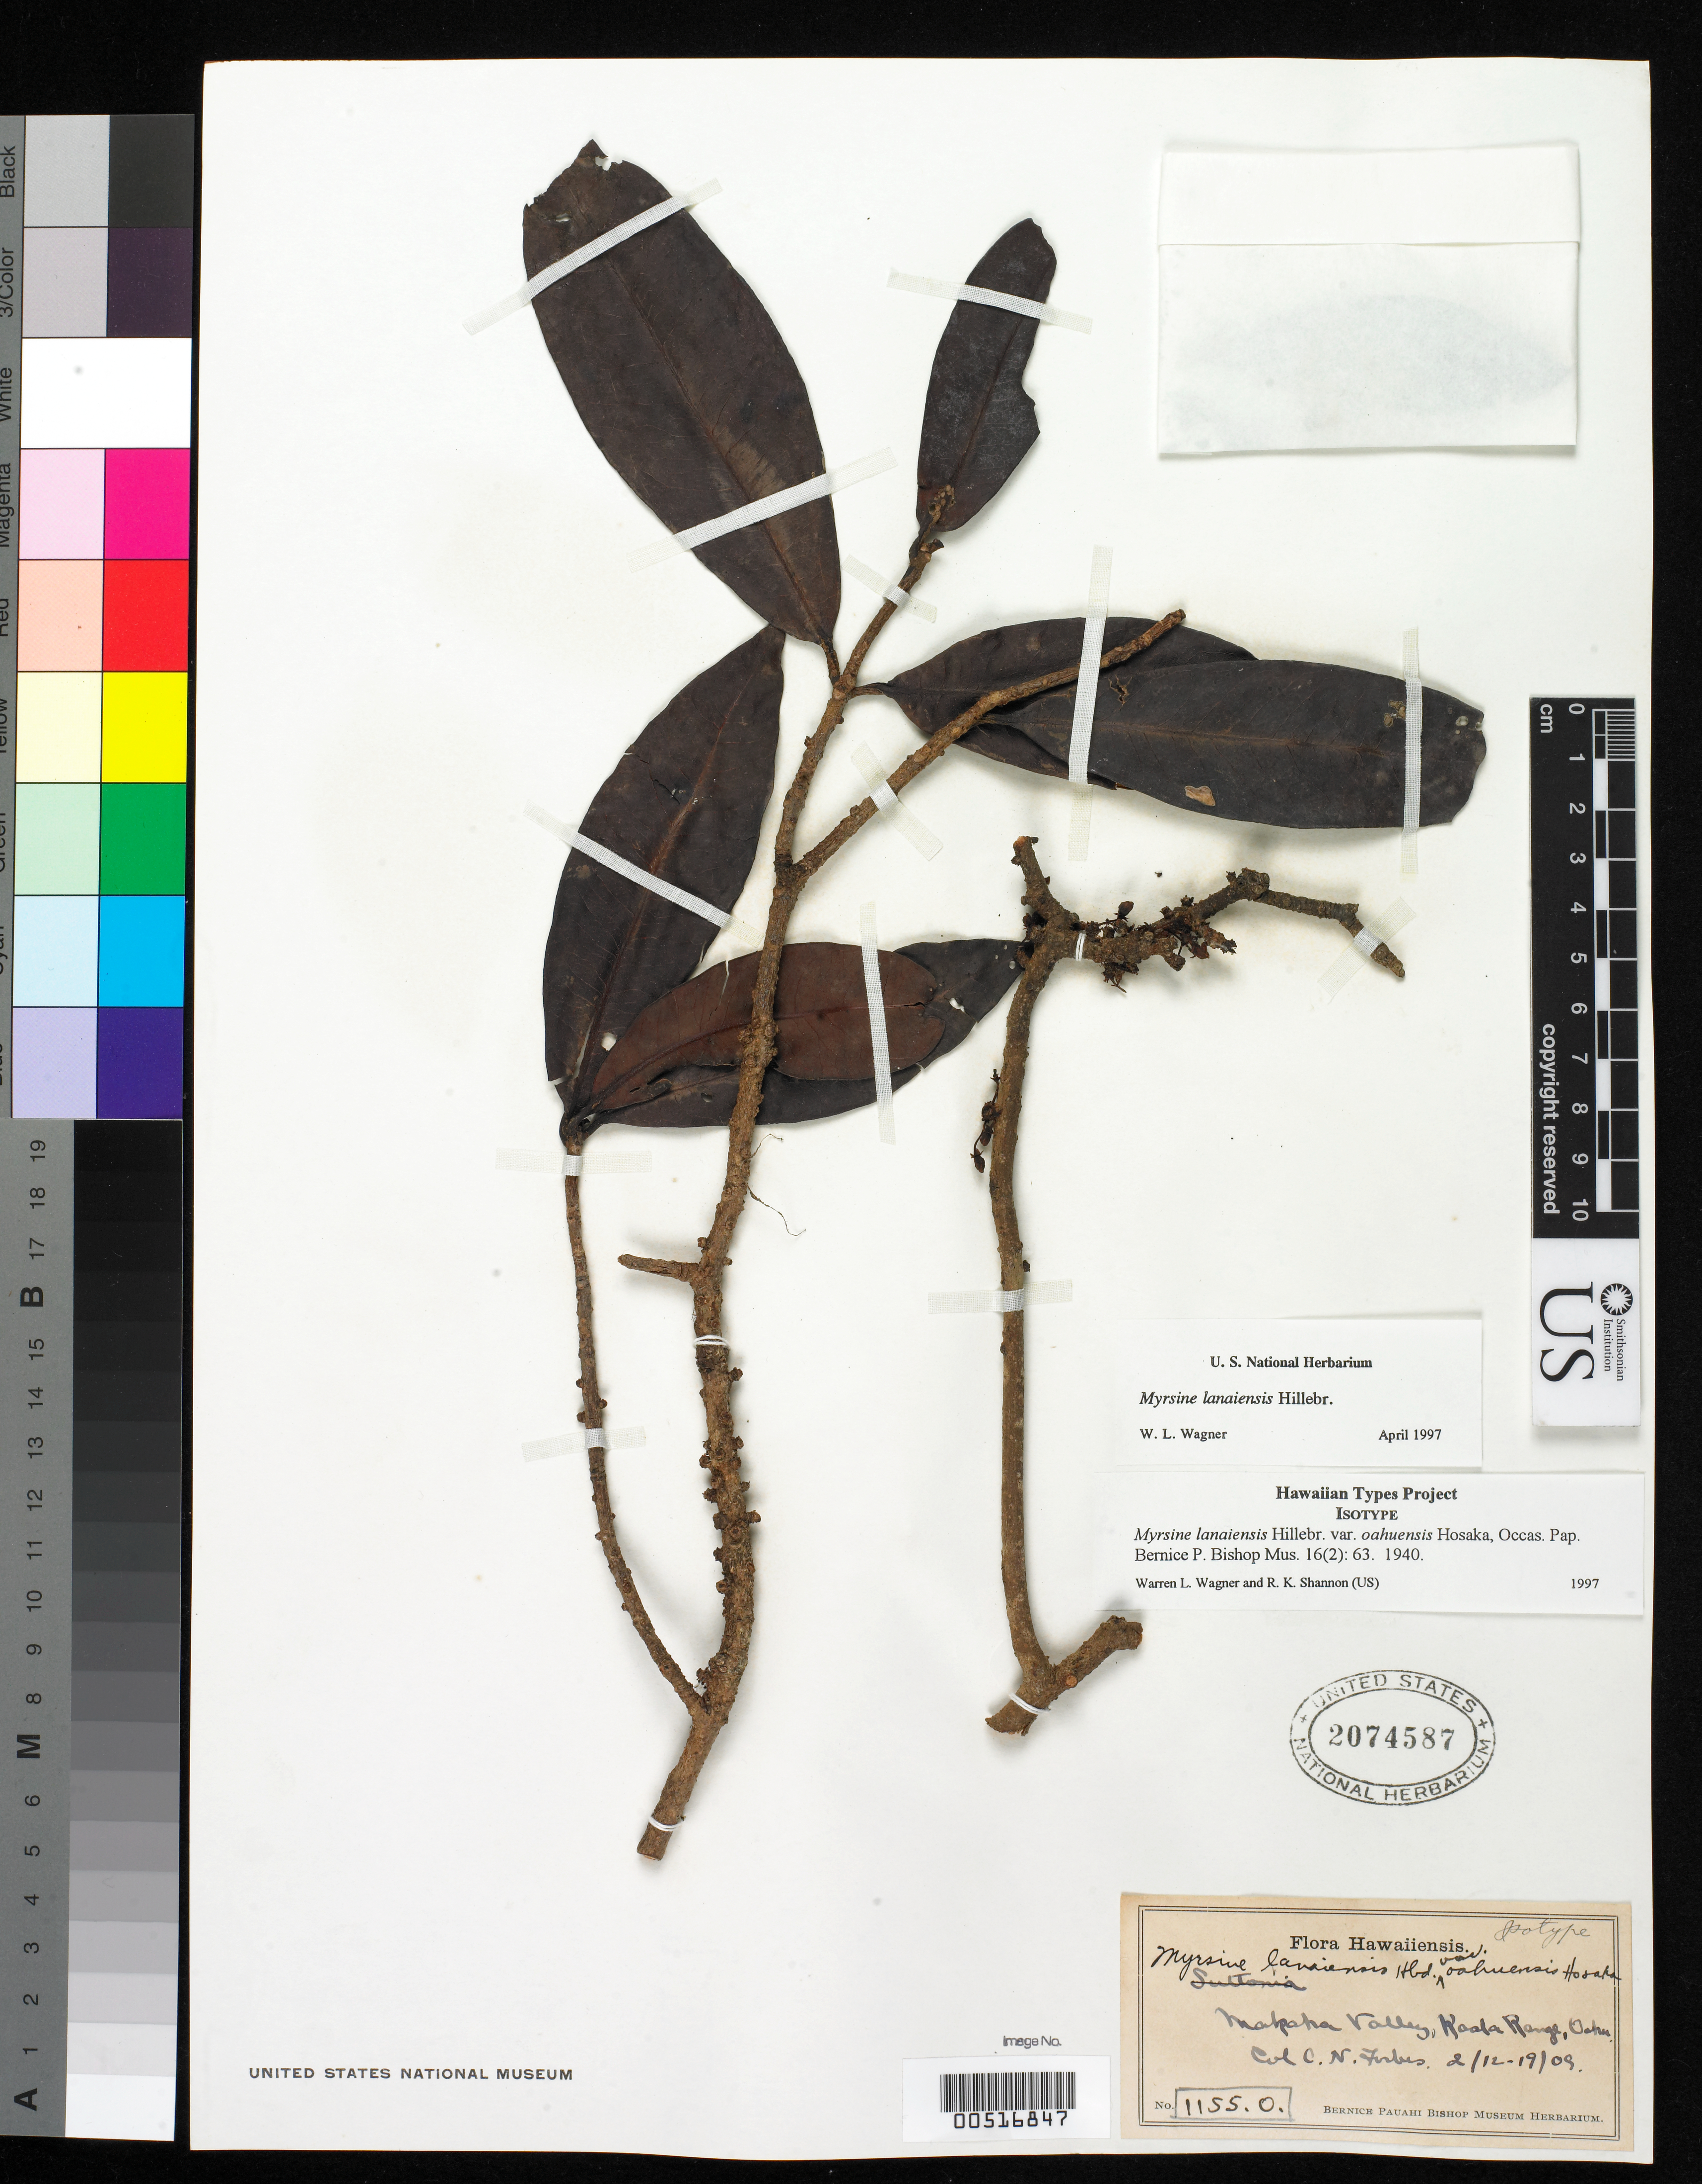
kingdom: Plantae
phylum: Tracheophyta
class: Magnoliopsida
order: Ericales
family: Primulaceae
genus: Myrsine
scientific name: Myrsine lanaiensis var. oahuensis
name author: Hosaka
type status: Isotype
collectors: C. N. Forbes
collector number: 1155.O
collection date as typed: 12 Feb 1909 to 19 Feb 1909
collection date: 1909-02-12/1909-02-19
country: United States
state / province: Hawaii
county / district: Honolulu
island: Oahu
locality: Waianae Mts., Makaha Valley, Kaala Range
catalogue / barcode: US 2074587